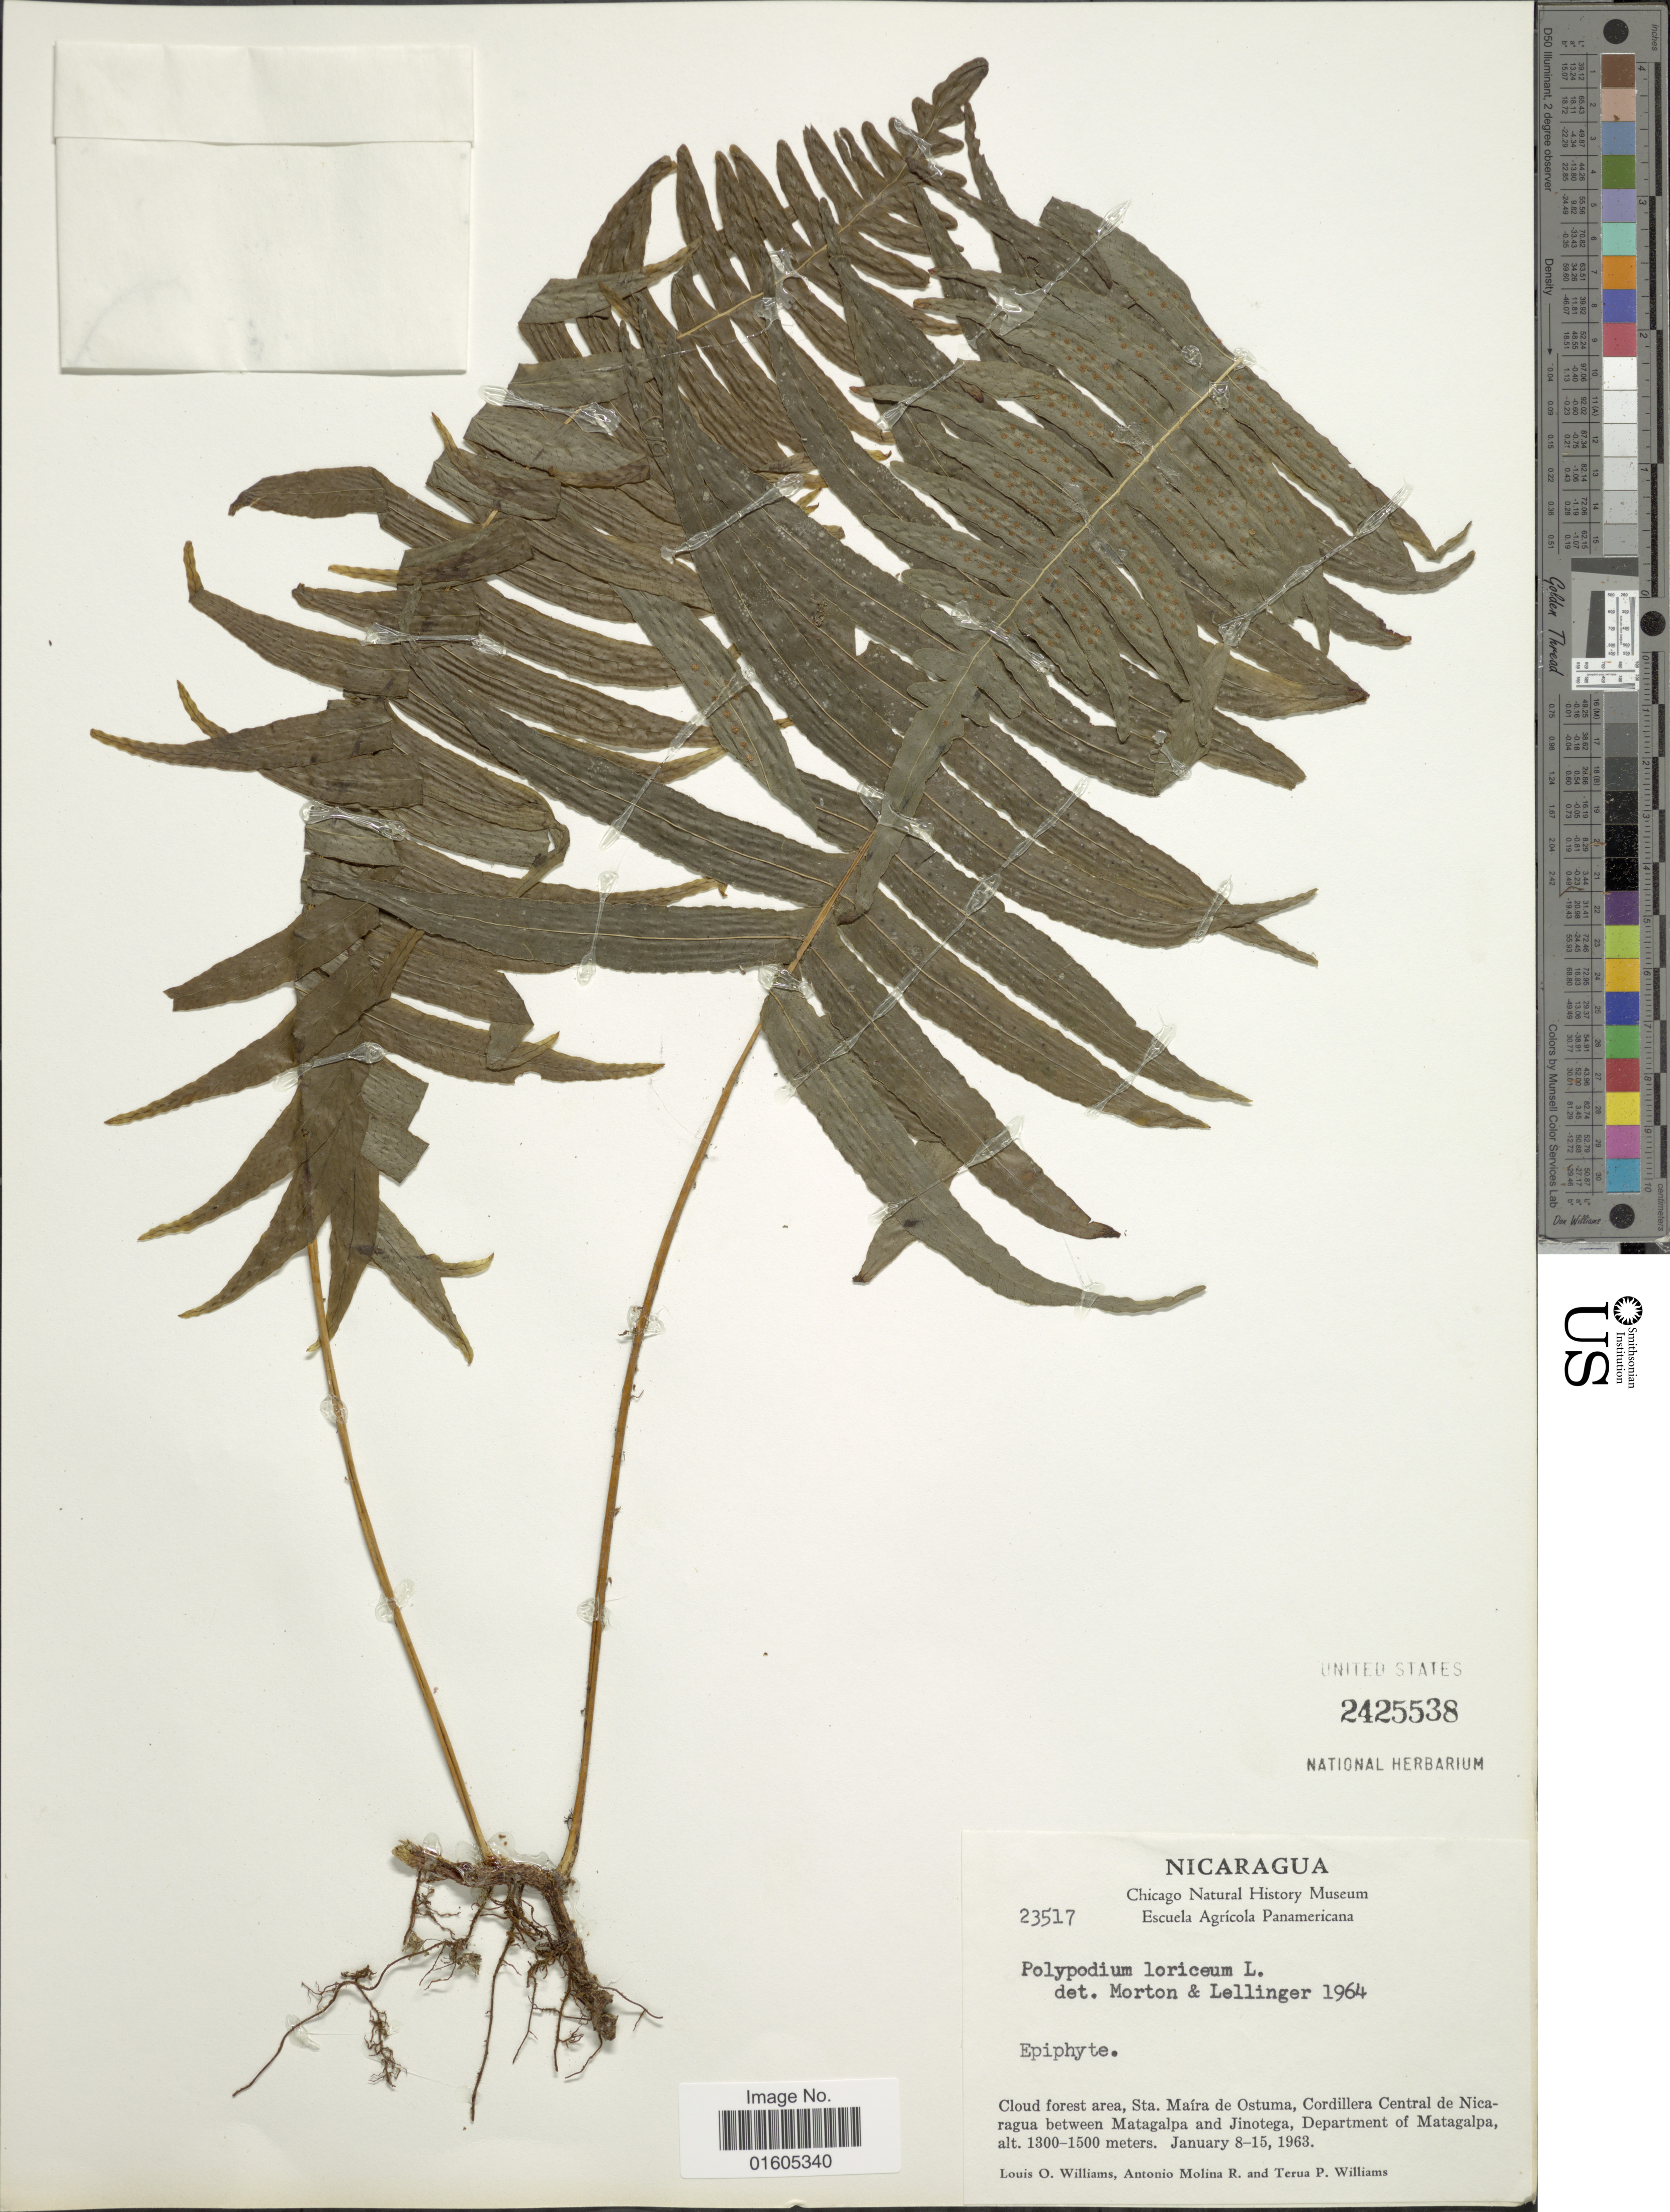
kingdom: Plantae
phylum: Tracheophyta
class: Polypodiopsida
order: Polypodiales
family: Polypodiaceae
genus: Serpocaulon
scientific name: Serpocaulon loriceum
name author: (L.) A.R. Sm.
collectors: L. O. Williams, A. Molina R. & T. P. Williams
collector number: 23517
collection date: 1963-01-08/1963-01-15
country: Nicaragua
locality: Cloud forest area, Sta. Maira de Ostuma, Cordillera Central de Nicaragua between Matagalpa and Jinotega, Department of Matagalpa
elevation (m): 1300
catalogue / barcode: US 2425538